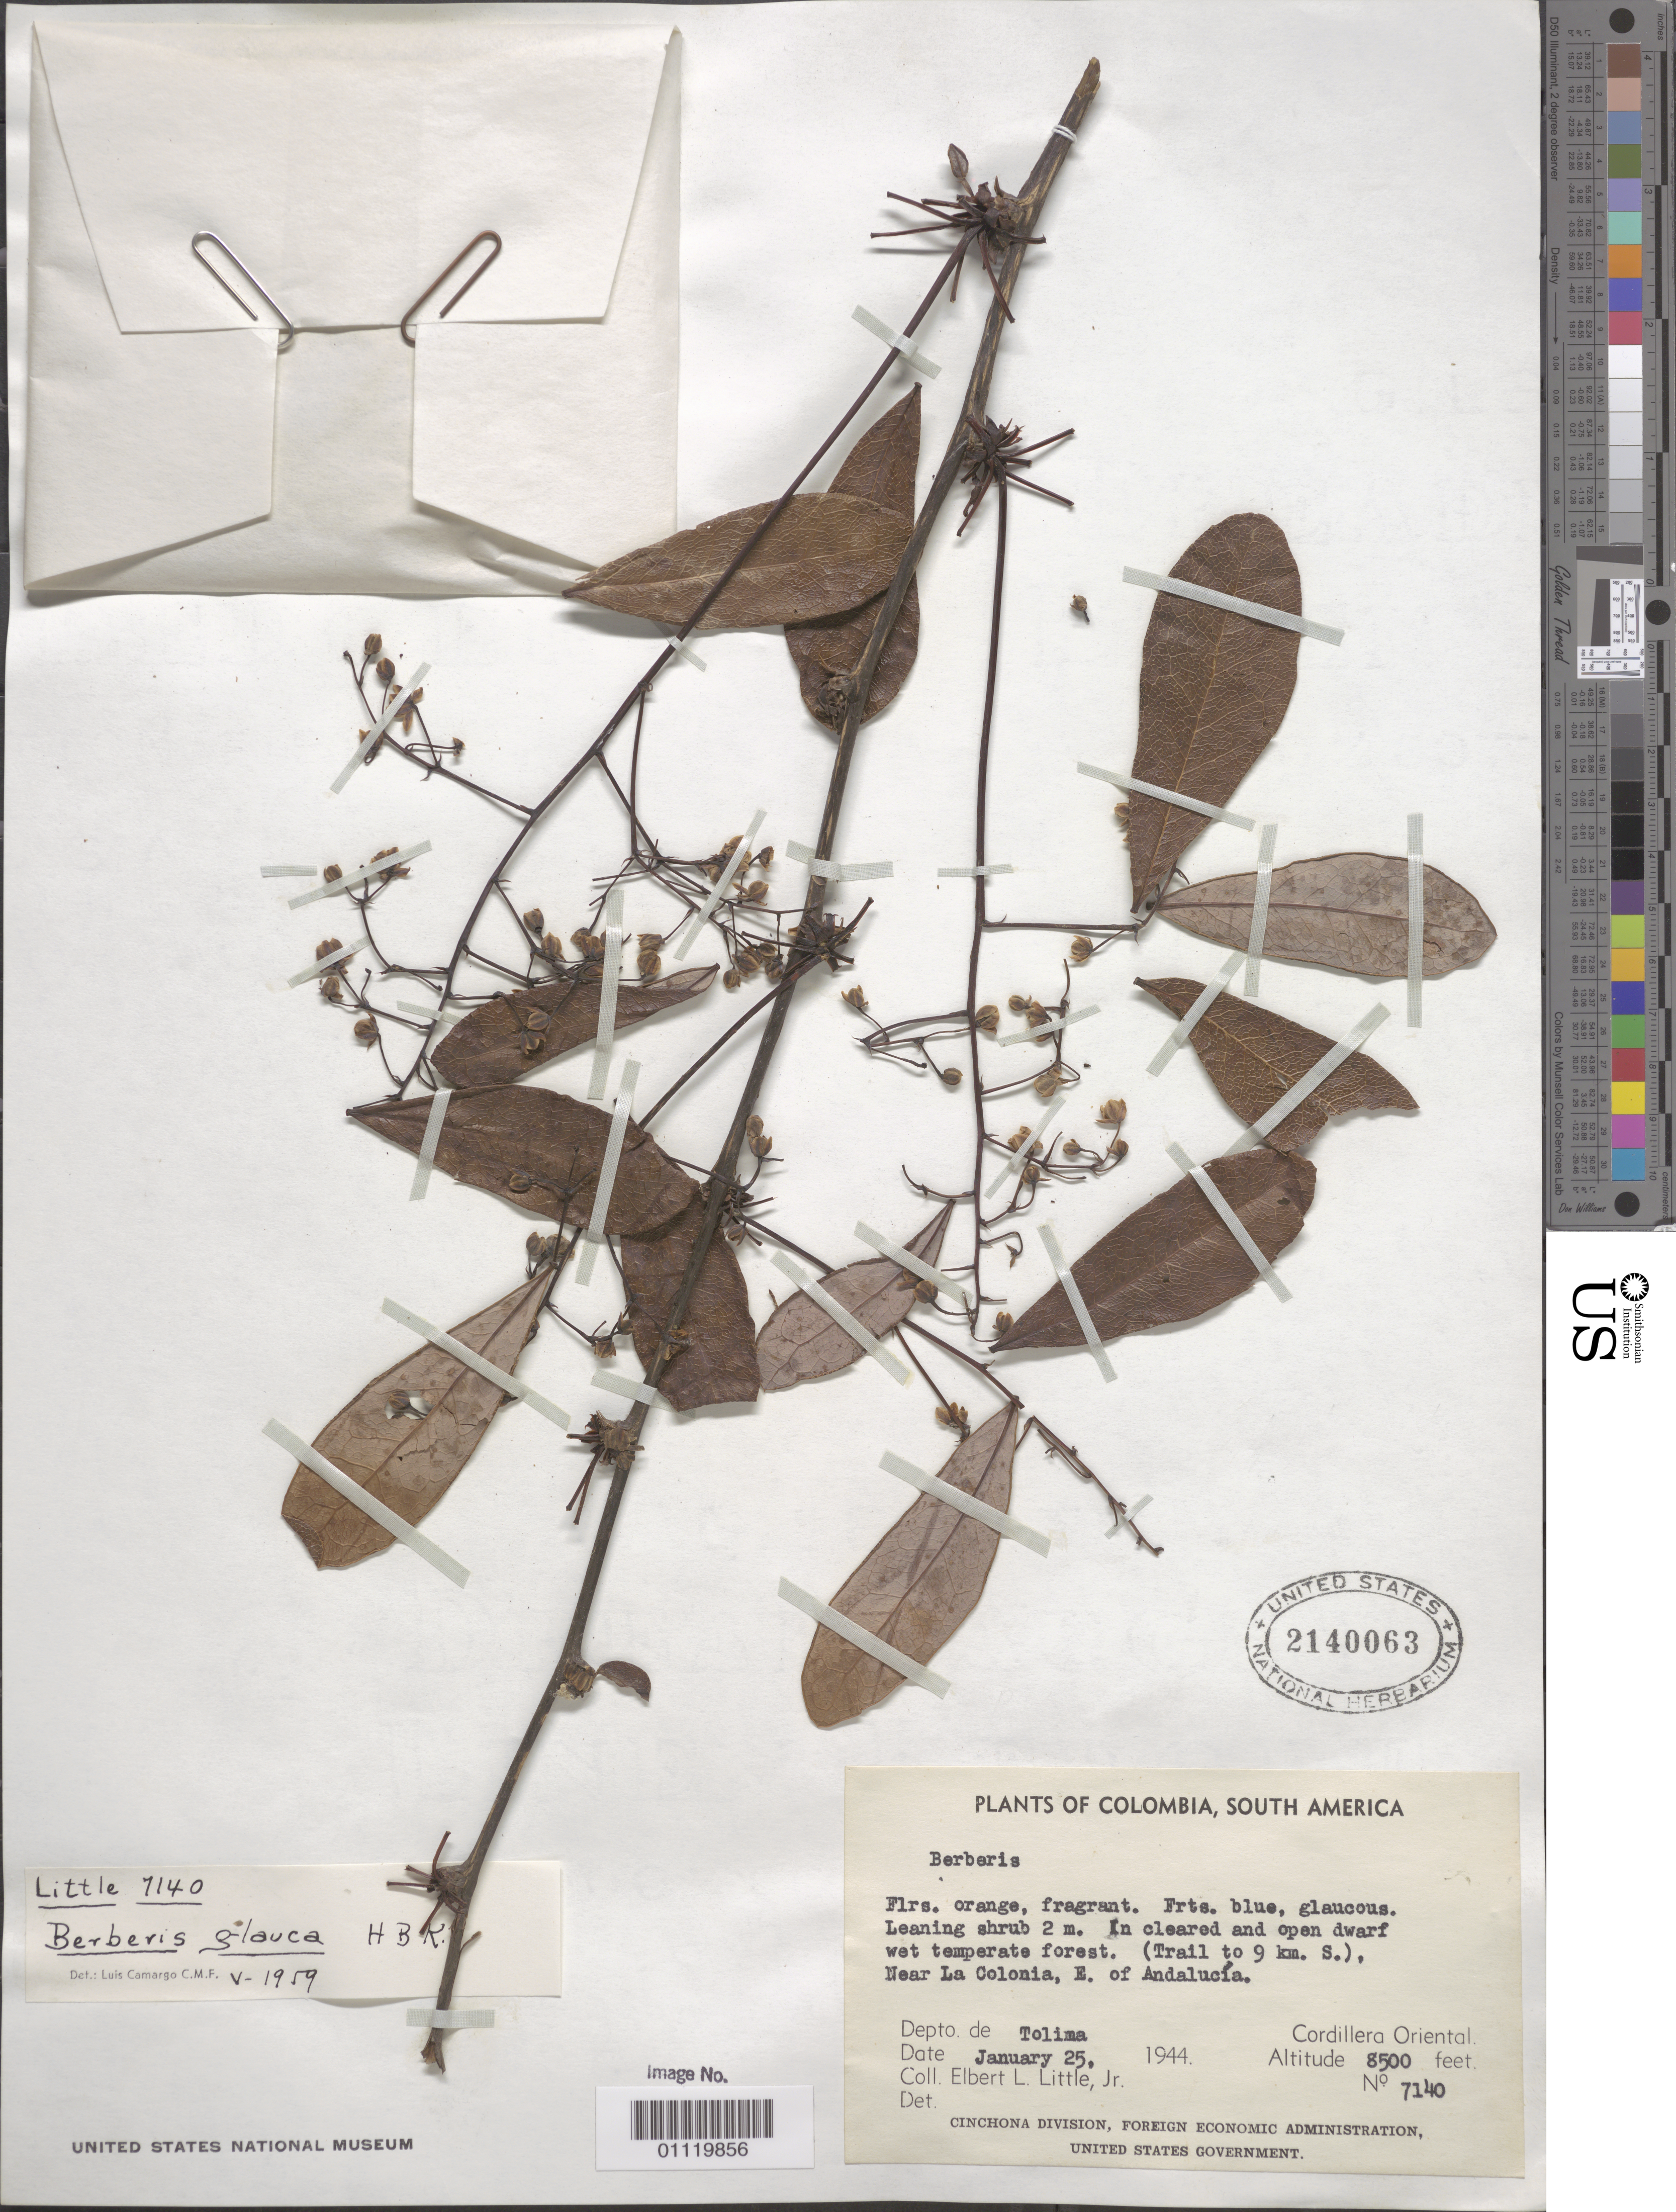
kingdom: Plantae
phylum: Tracheophyta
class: Magnoliopsida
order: Ranunculales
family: Berberidaceae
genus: Berberis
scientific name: Berberis glauca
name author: Kunth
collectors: E. L. Little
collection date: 1944-01-25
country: Colombia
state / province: Tolima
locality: Cordillera Oriental: In cleared and open dwarf wet temperate forest. (Tail to 9 km South). Near La Colonia, E of Andalucia.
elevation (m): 2591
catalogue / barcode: US 2140063